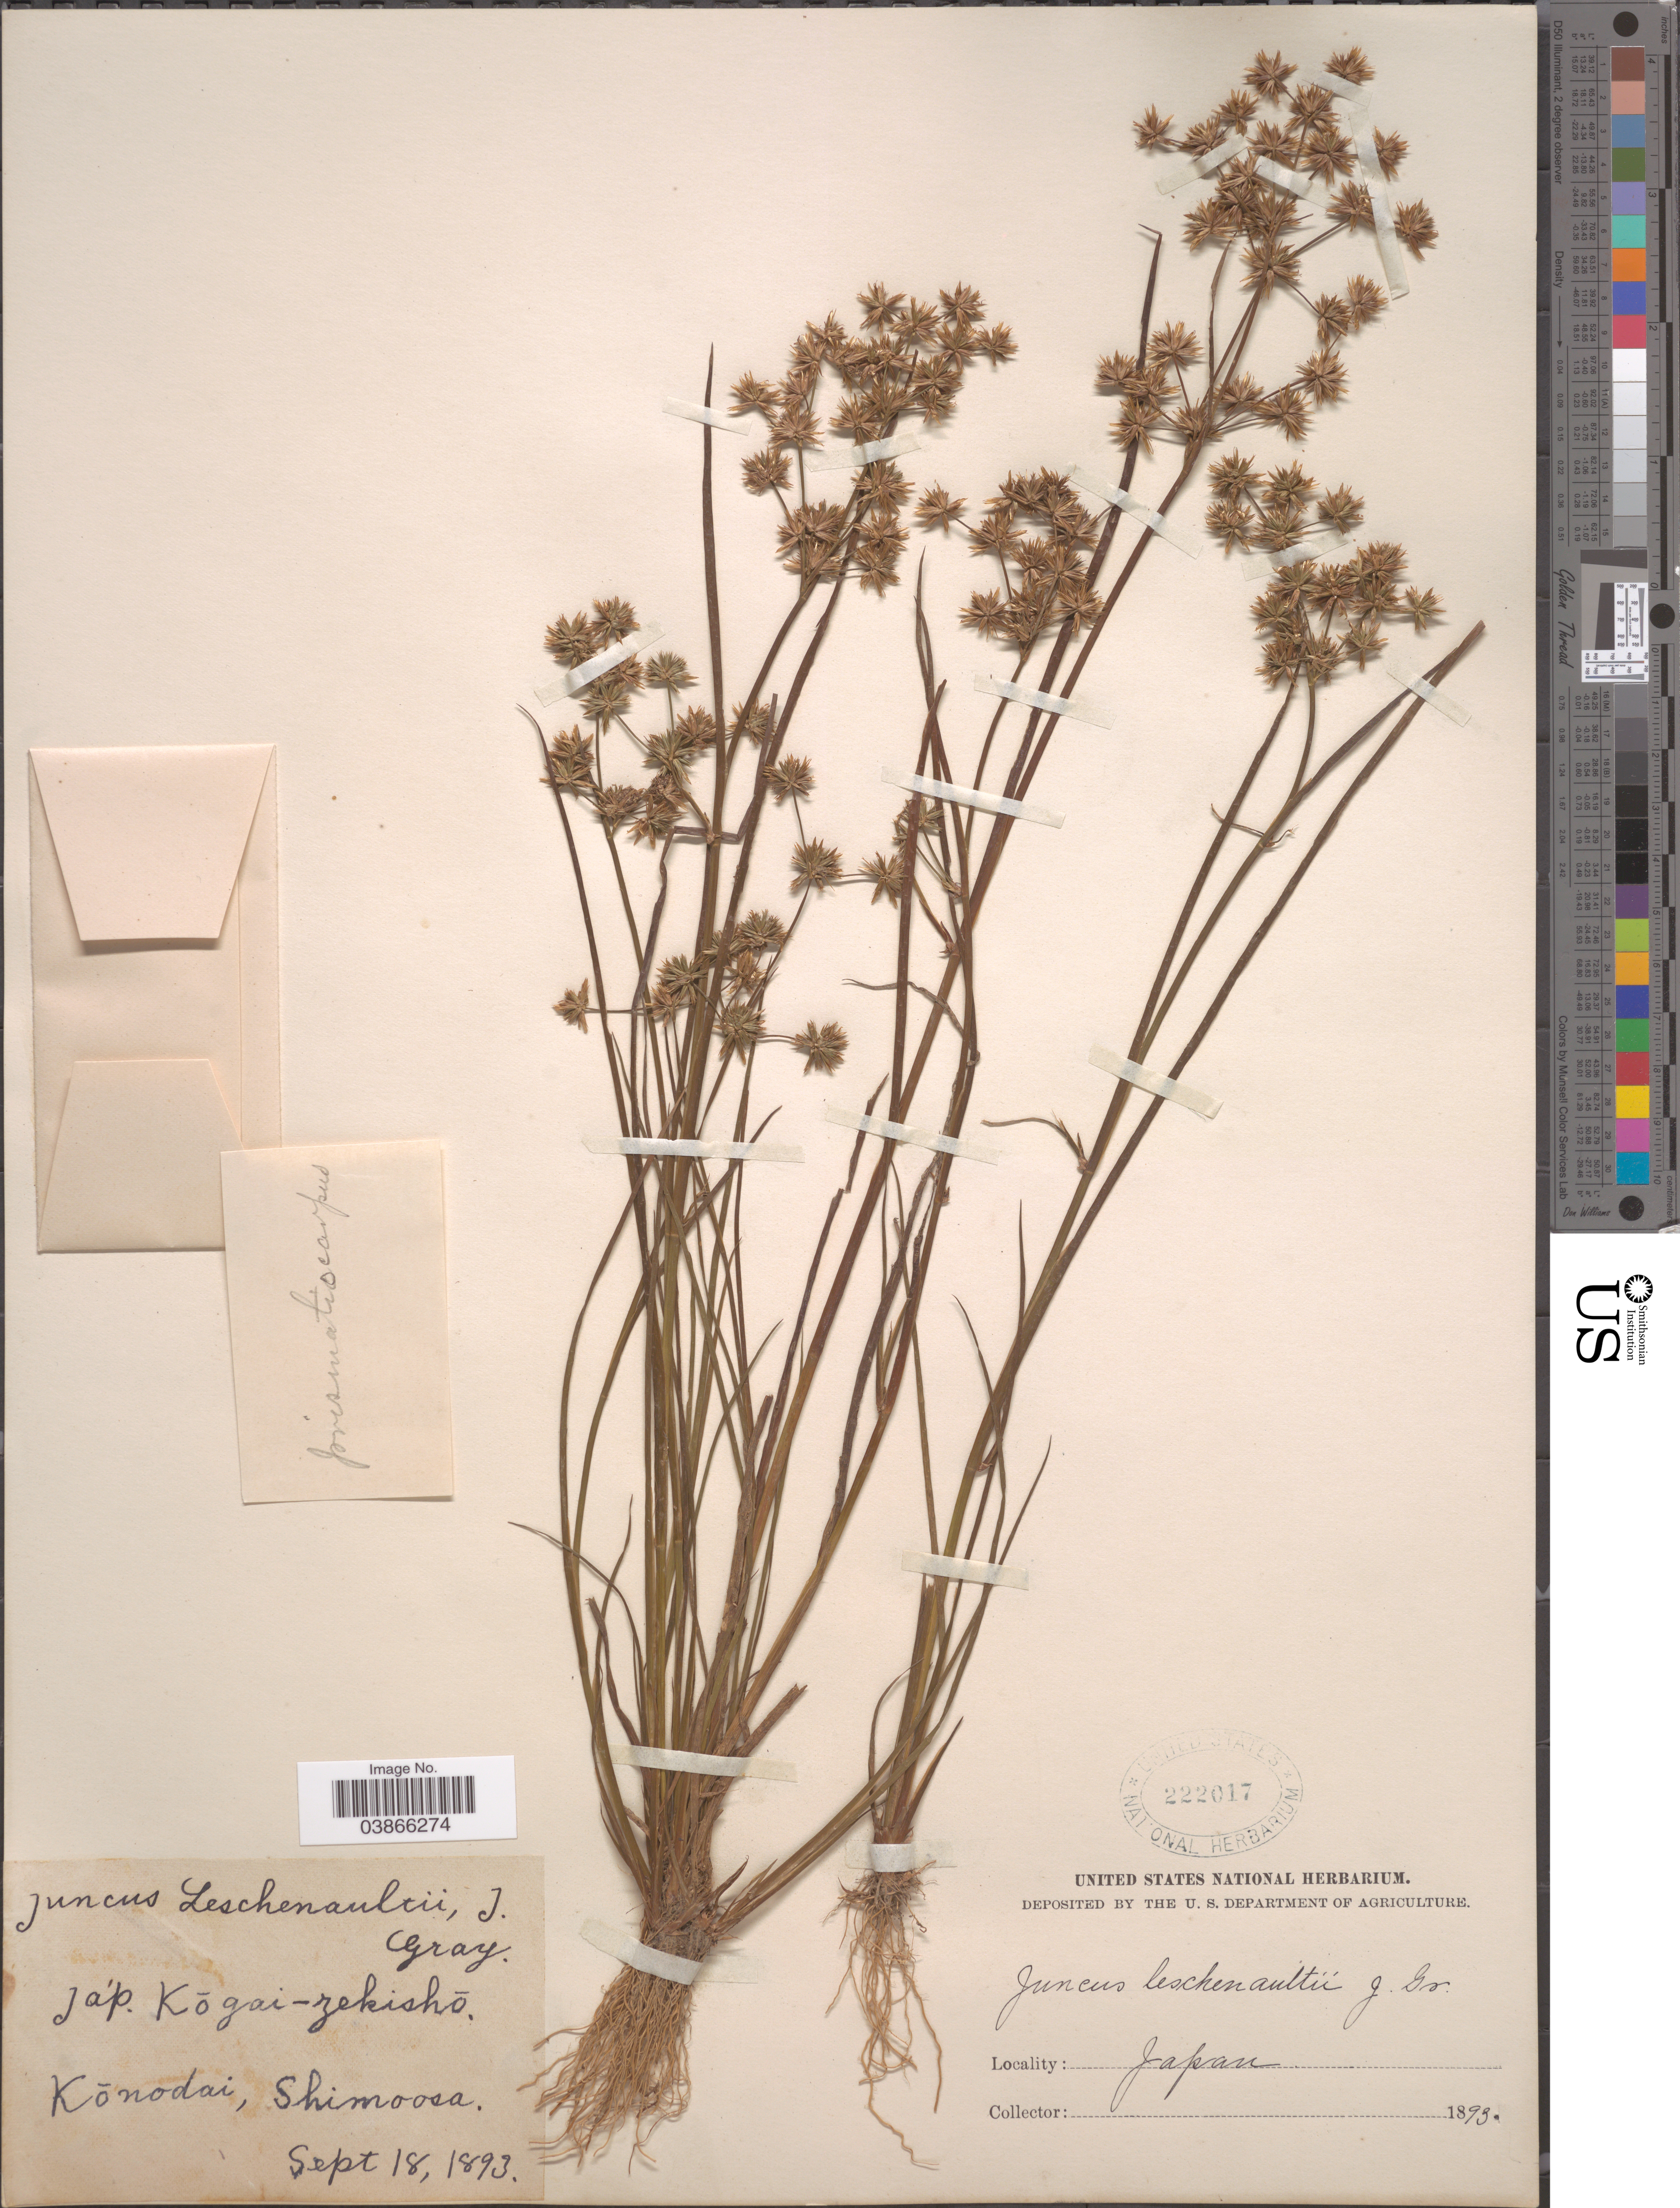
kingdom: Plantae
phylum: Tracheophyta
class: Liliopsida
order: Poales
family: Juncaceae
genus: Juncus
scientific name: Juncus leschenaultii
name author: J. Gay ex Laharpe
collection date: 1893-09-18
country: Japan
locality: Kōnodai, Shimoosa.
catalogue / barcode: US 222017